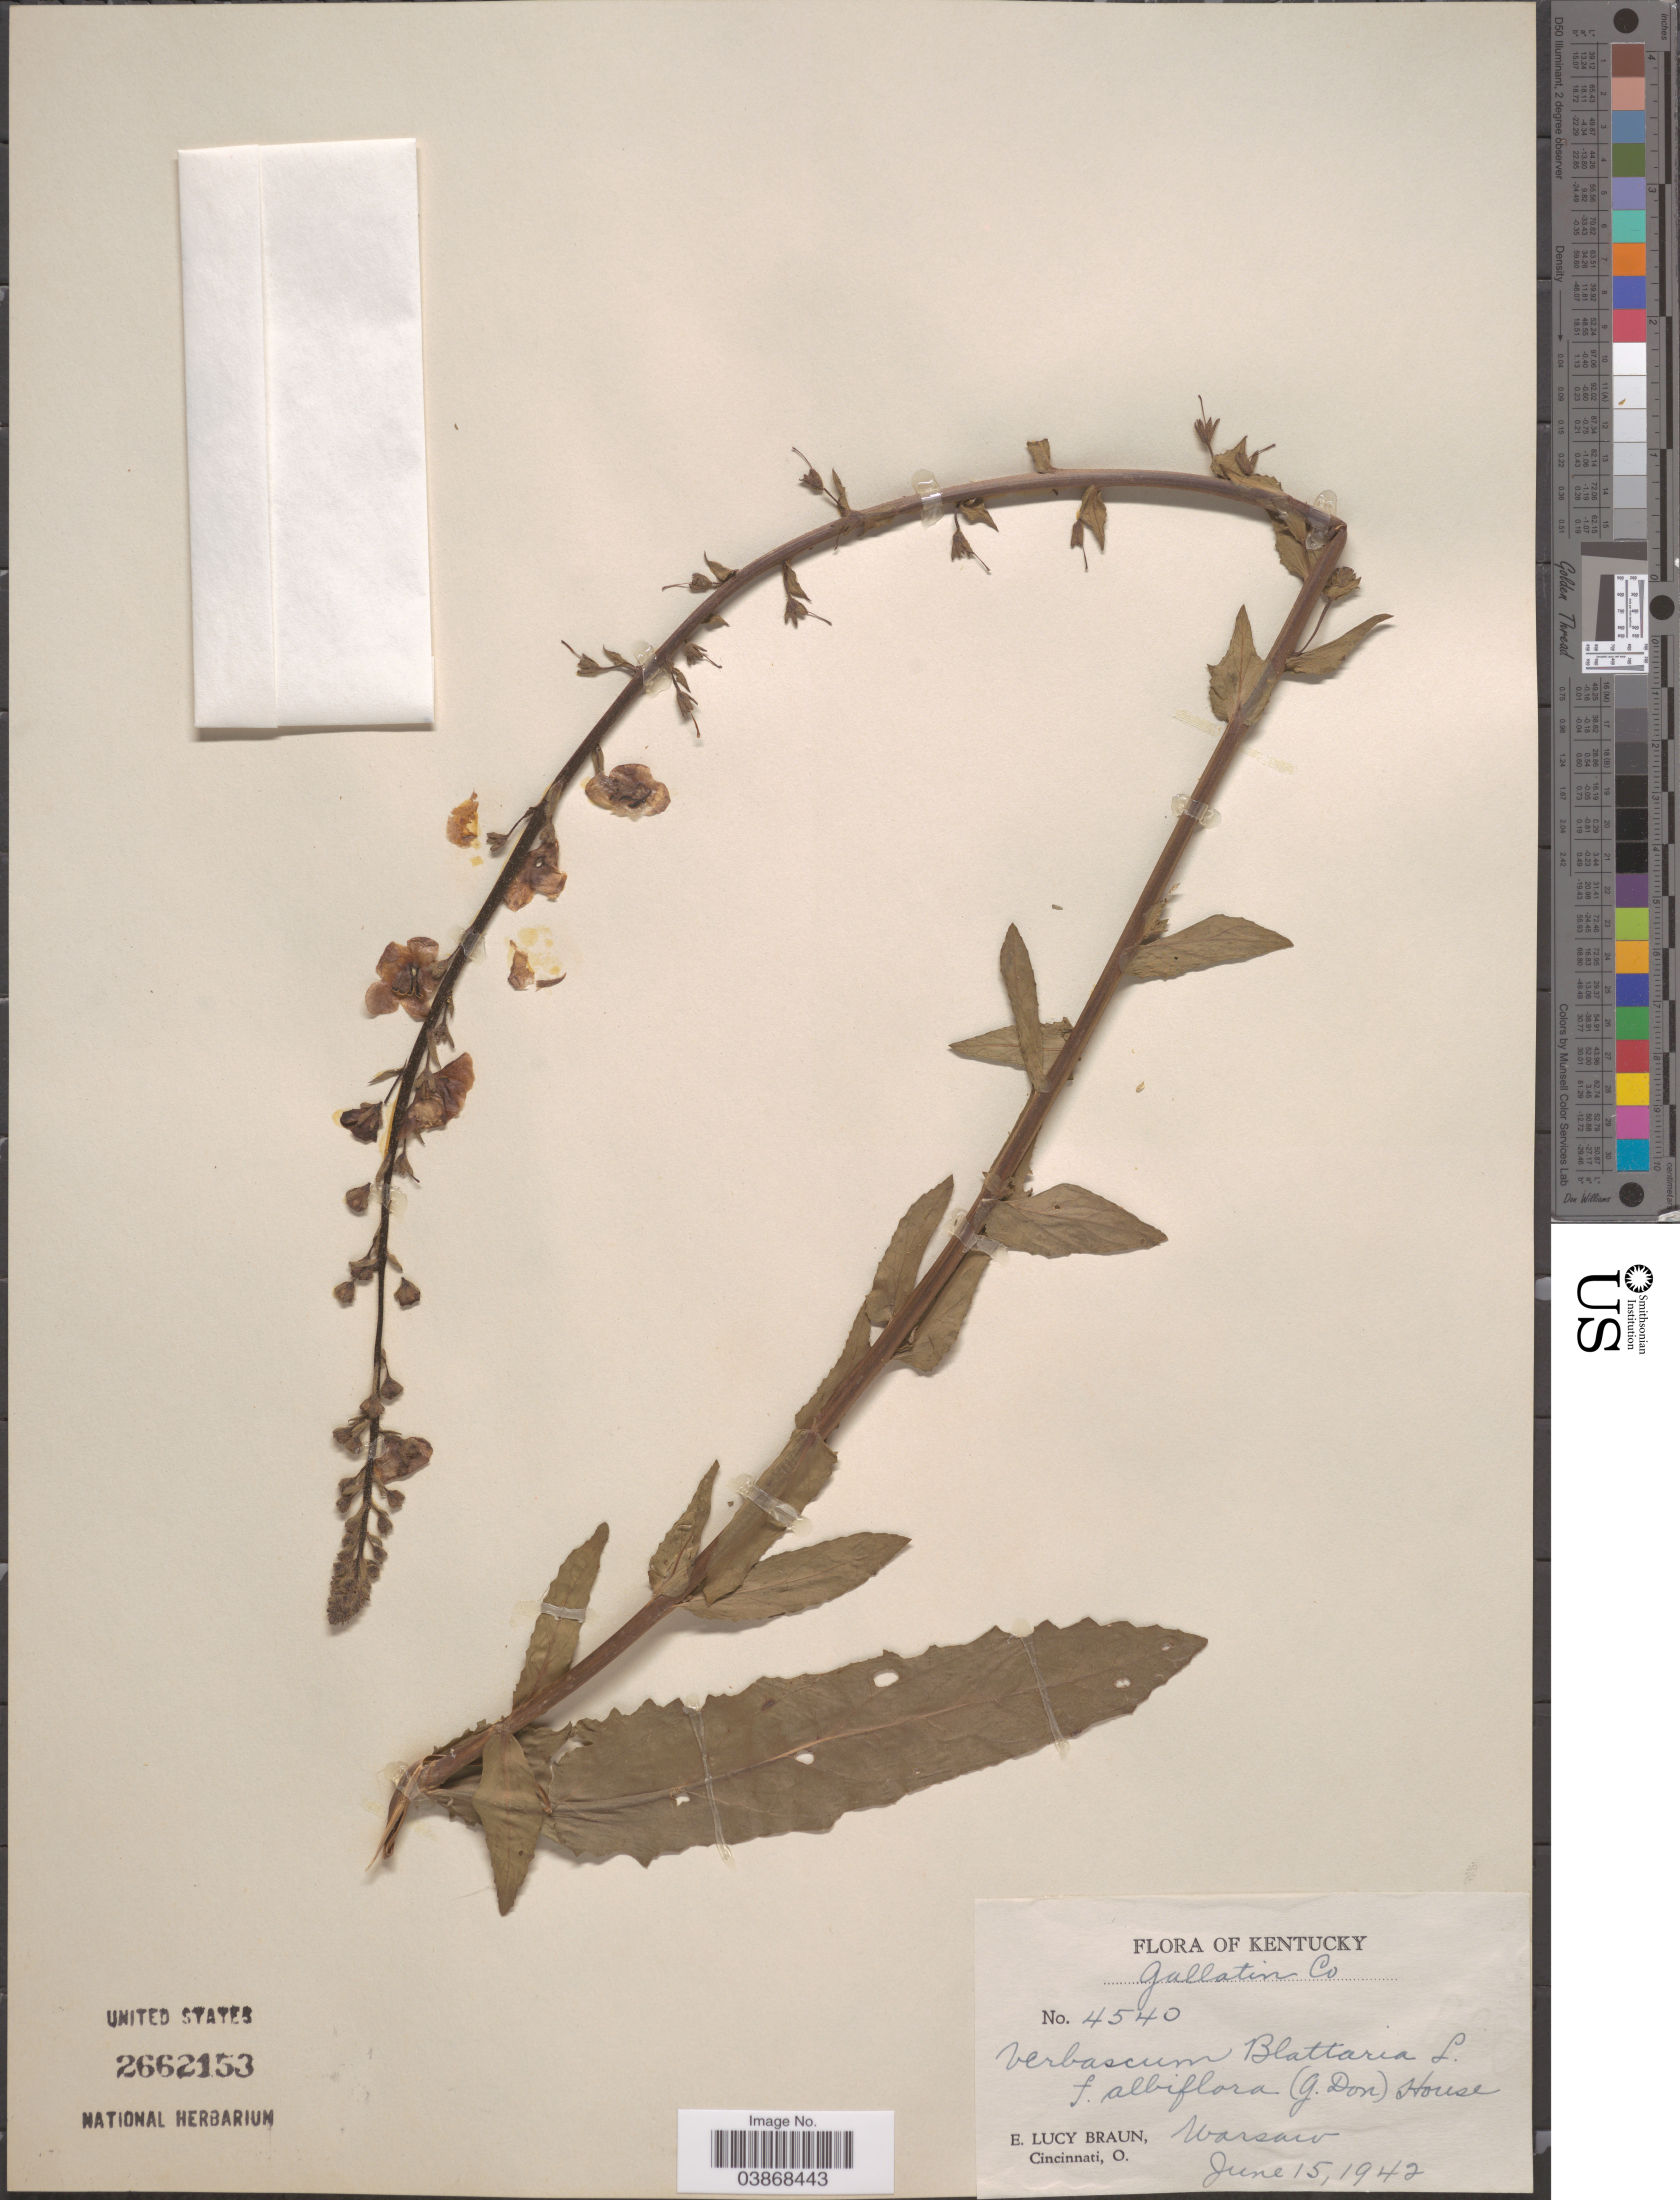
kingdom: Plantae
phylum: Tracheophyta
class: Magnoliopsida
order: Lamiales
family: Scrophulariaceae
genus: Verbascum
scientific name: Verbascum blattaria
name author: L.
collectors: E. L. Braun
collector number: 4540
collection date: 1942-06-15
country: United States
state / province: Kentucky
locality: Gallatin Co. Warsaw.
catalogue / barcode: US 2662153